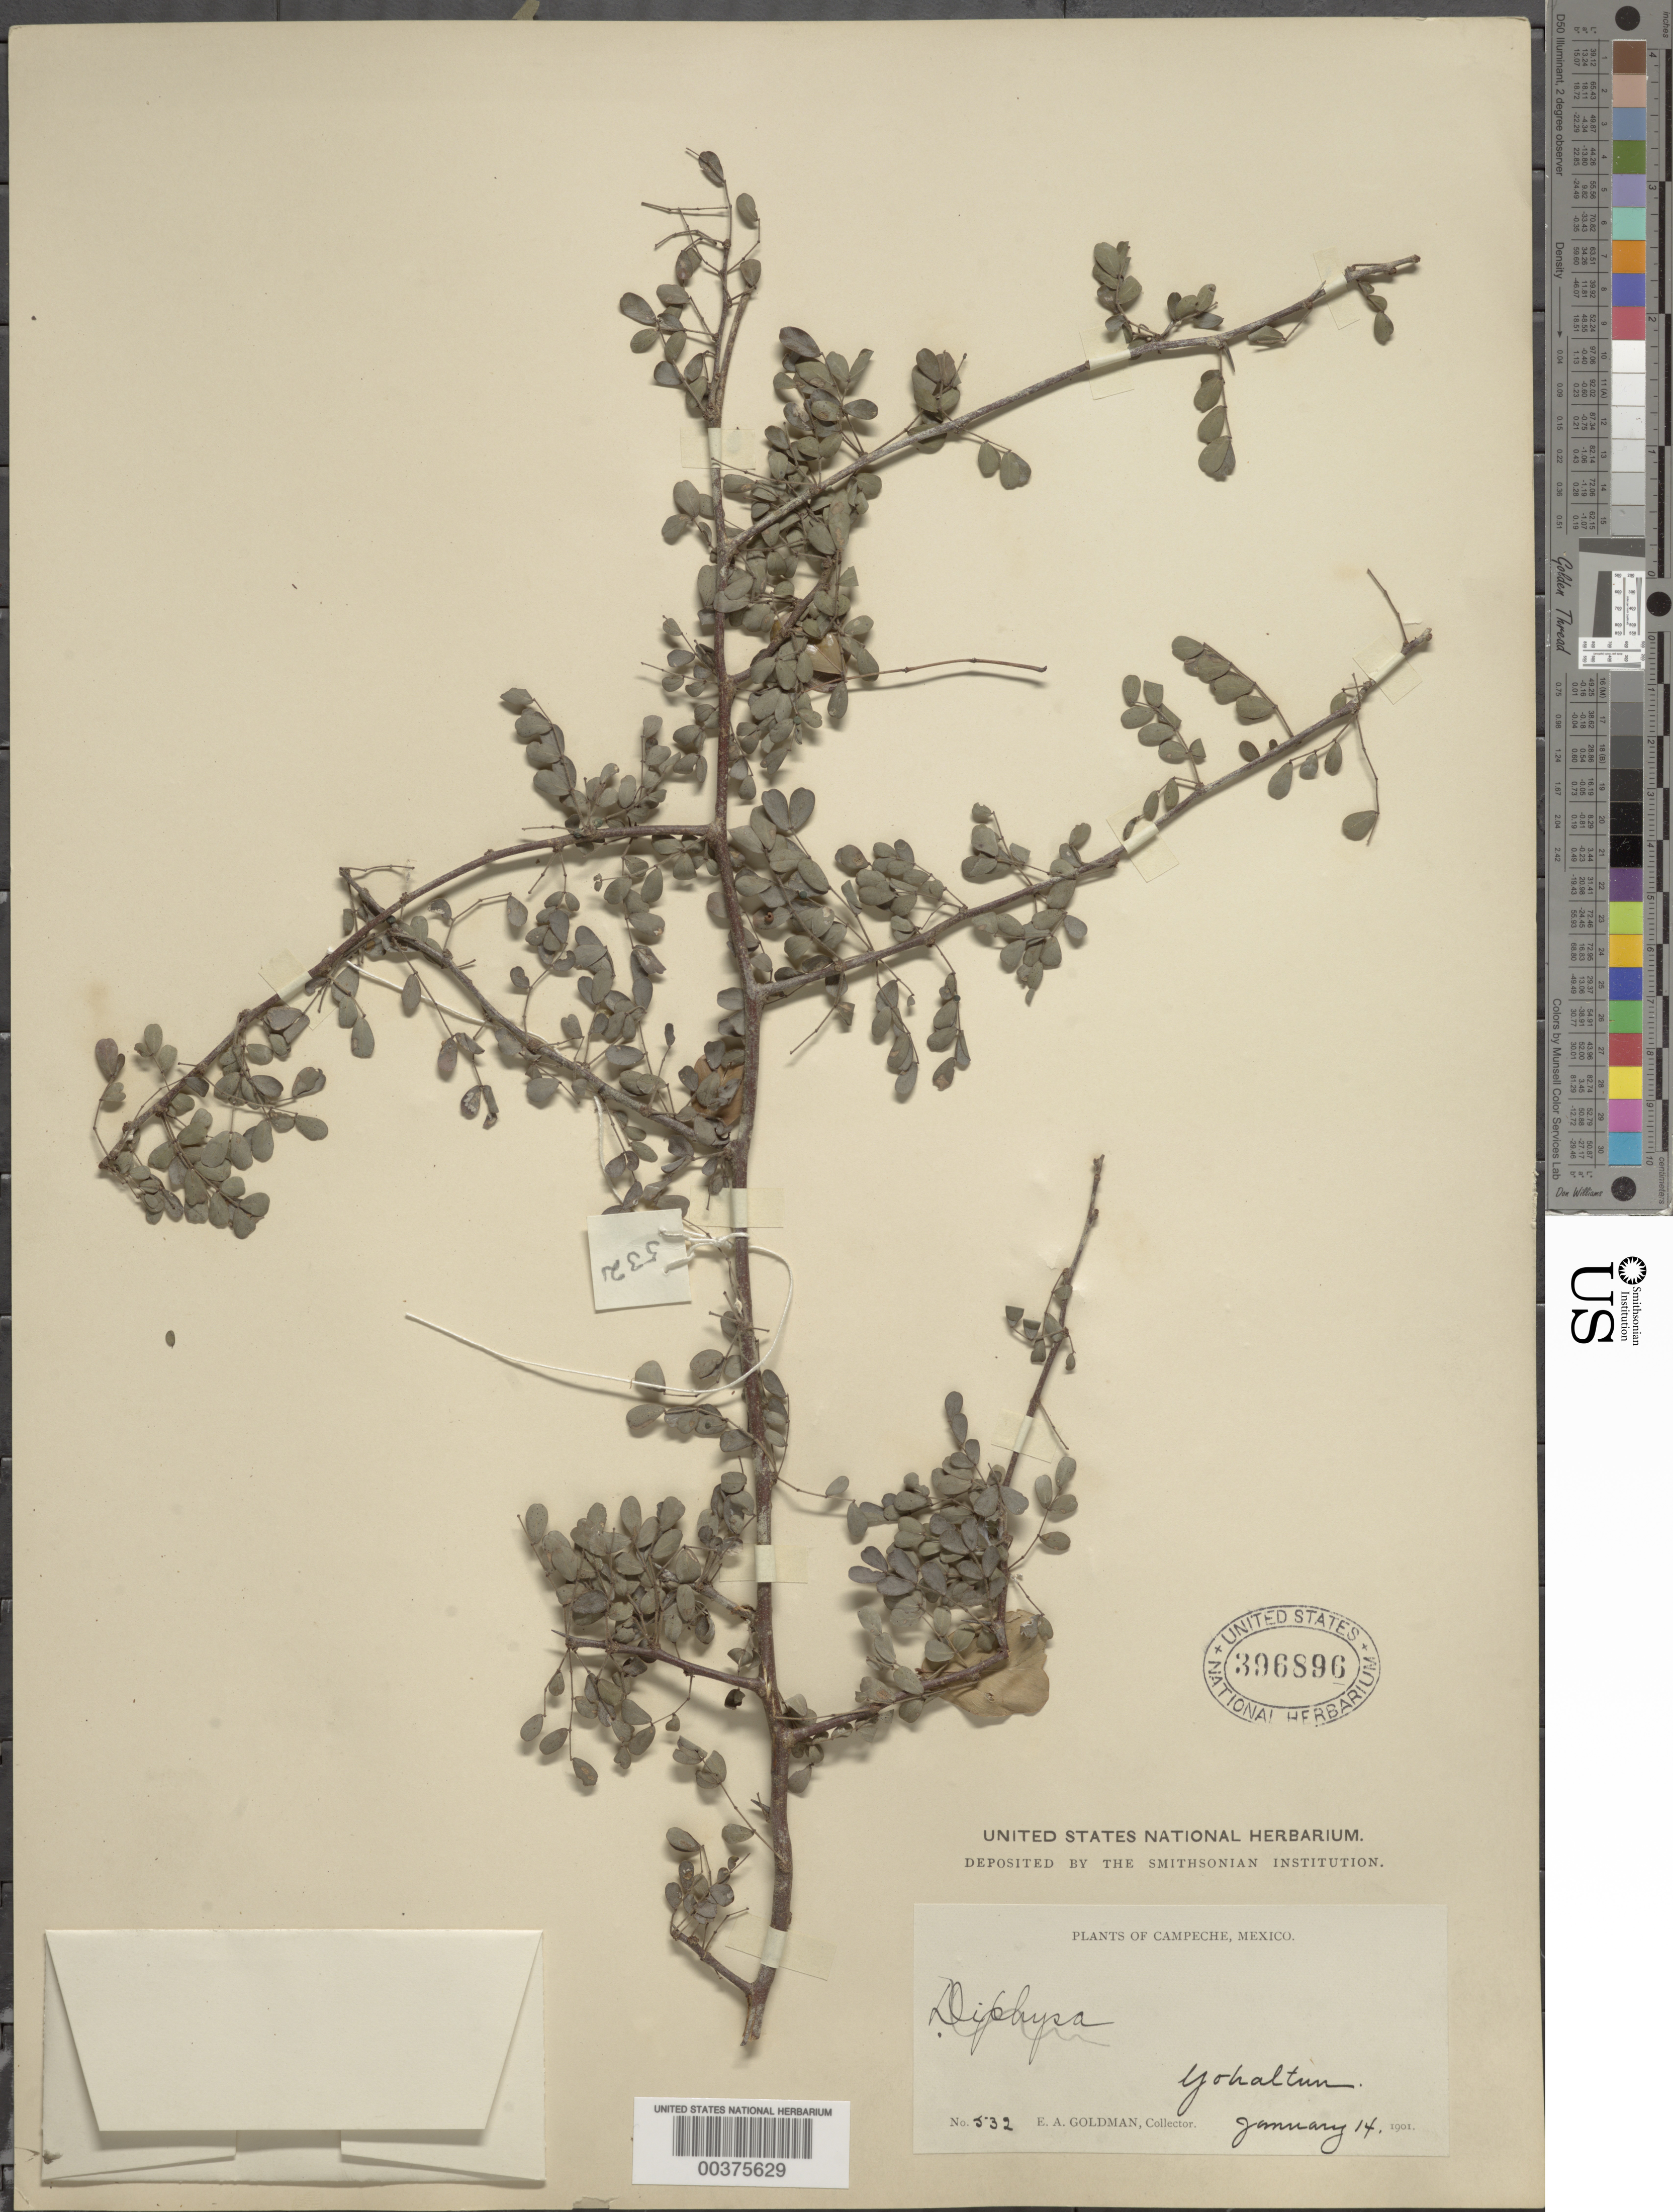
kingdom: Plantae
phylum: Tracheophyta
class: Magnoliopsida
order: Fabales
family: Fabaceae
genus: Haematoxylum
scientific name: Haematoxylum campechianum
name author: L.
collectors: E. A. Goldman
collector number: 532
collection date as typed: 14 Jan 1901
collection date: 1901-01-14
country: Mexico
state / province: Campeche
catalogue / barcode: US 396896